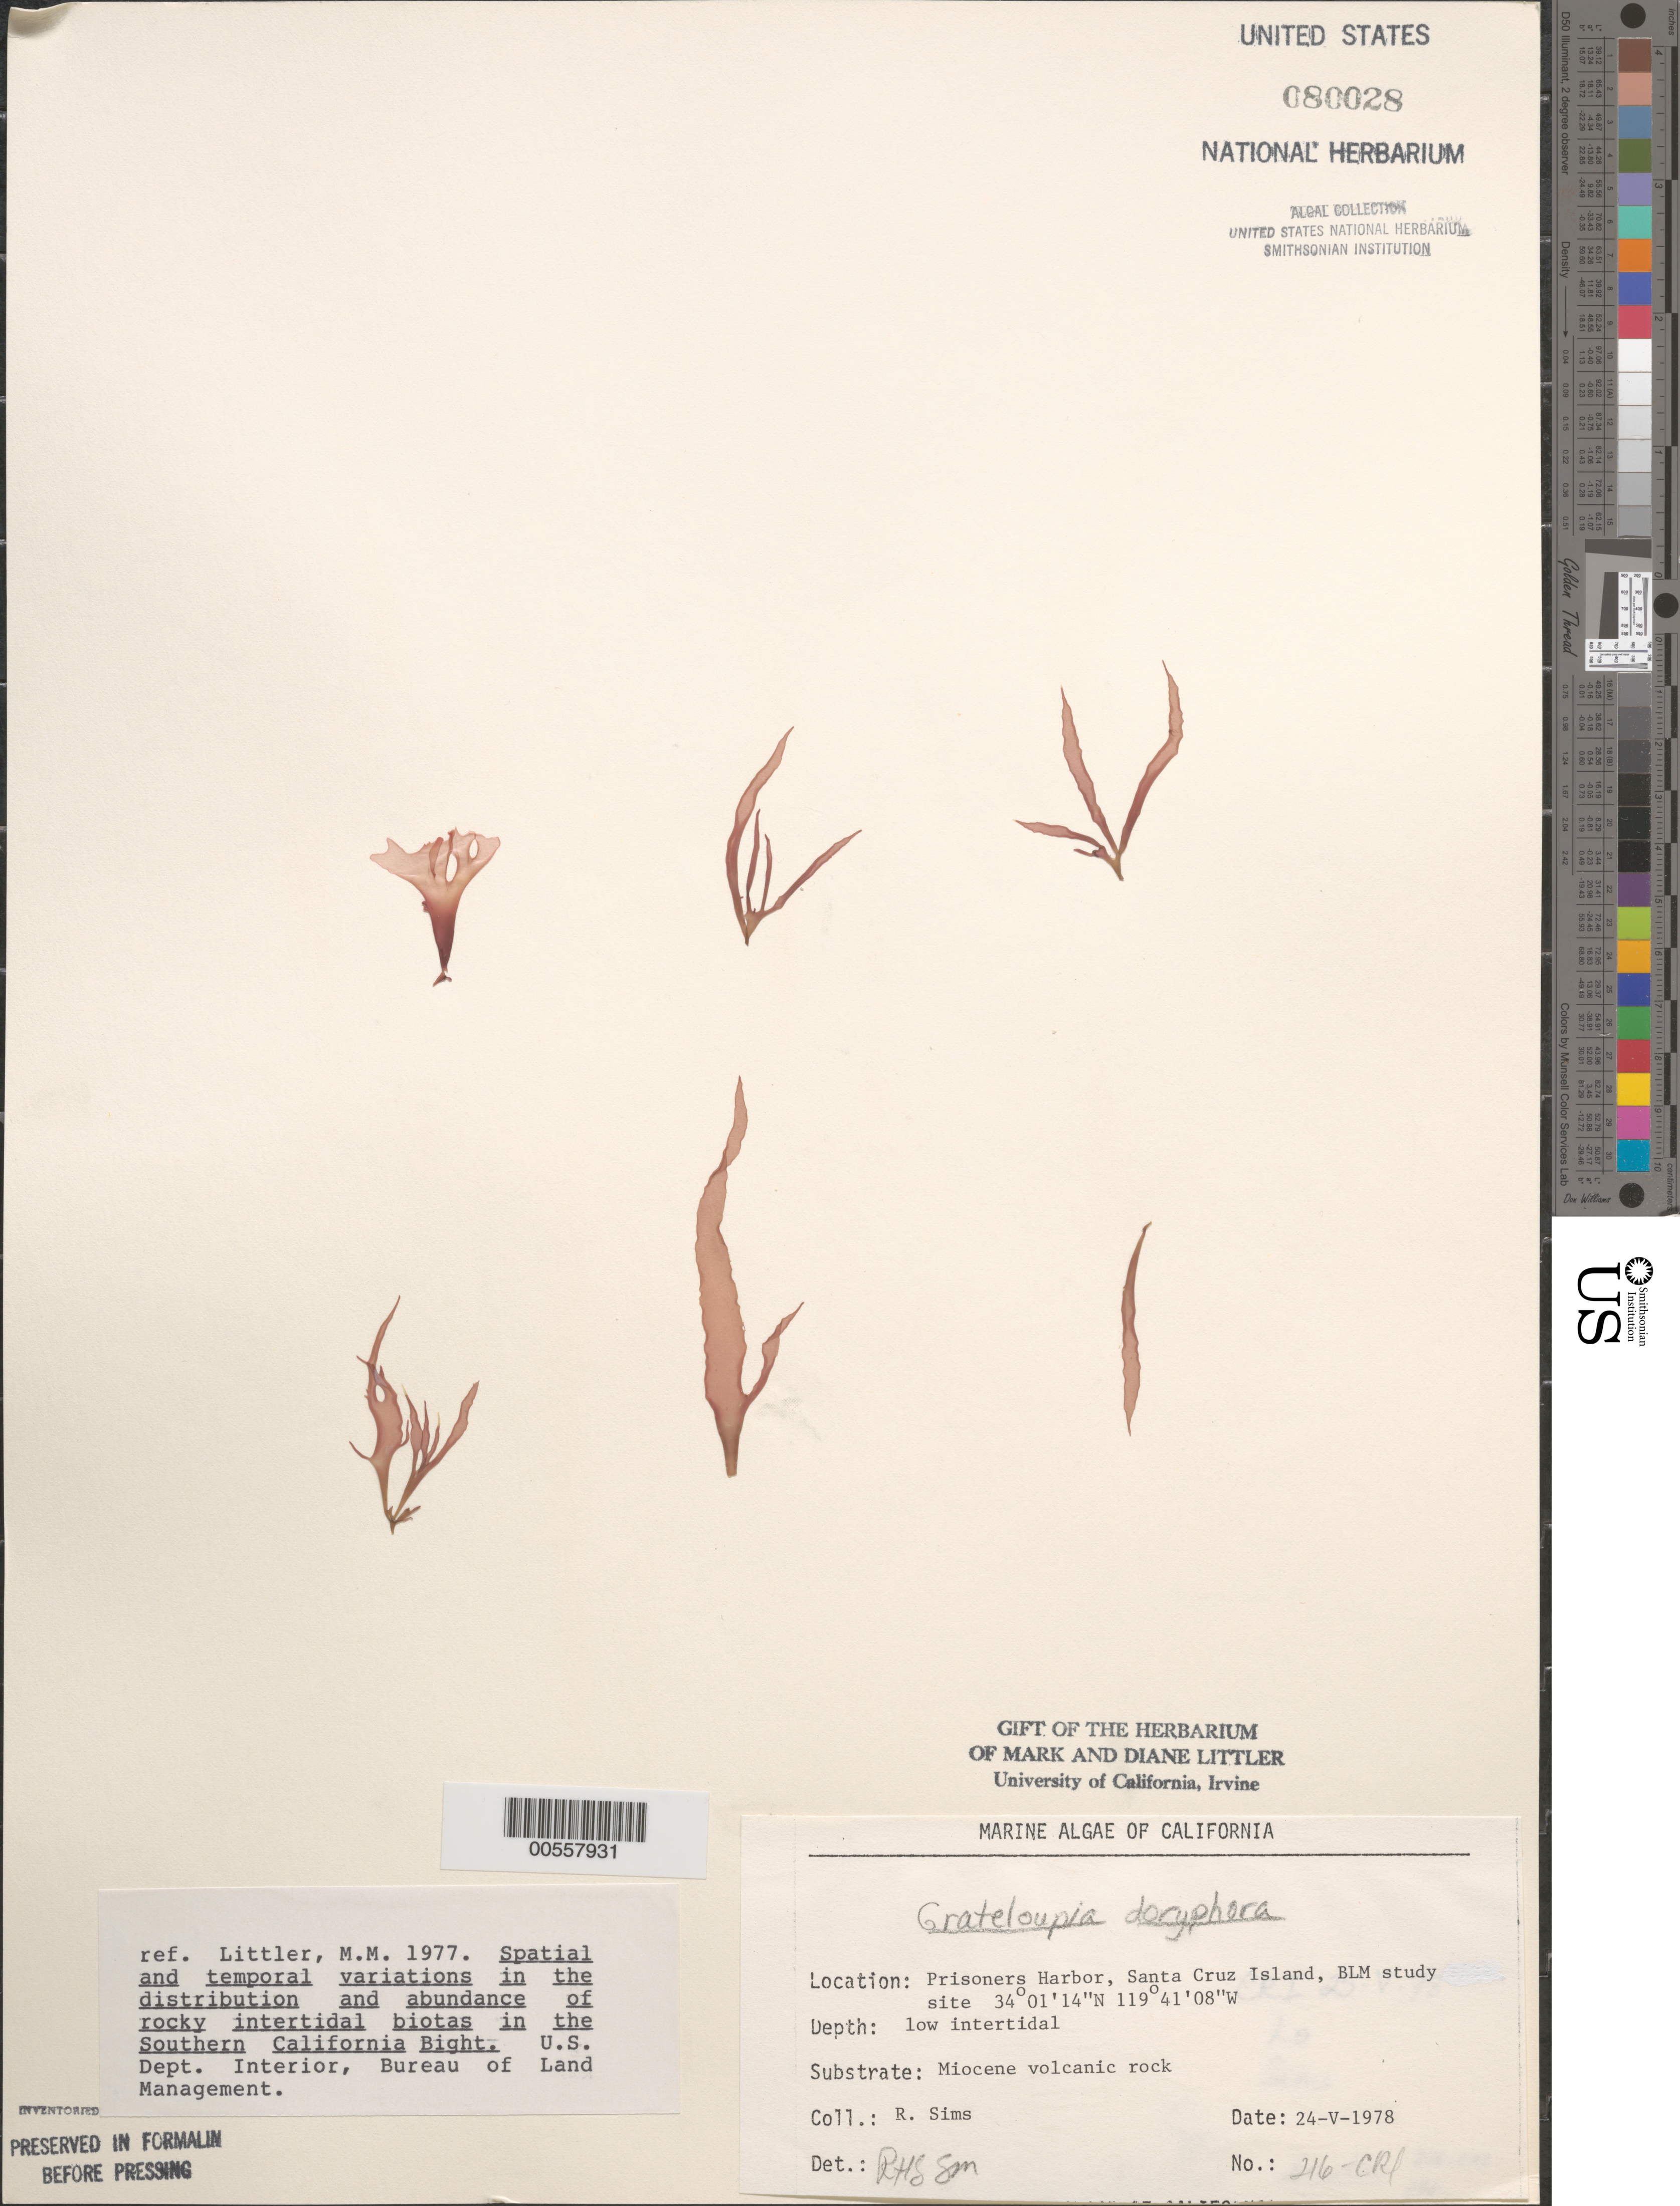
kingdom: Plantae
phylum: Rhodophyta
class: Florideophyceae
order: Halymeniales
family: Halymeniaceae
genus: Grateloupia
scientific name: Grateloupia doryphora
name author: (Mont.) Howe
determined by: Sims, Robert H.; Murray, S. N.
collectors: R. H. Sims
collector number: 216-cri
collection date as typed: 24 May 1978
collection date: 1978-05-24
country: United States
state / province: California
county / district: Santa Barbara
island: Santa Cruz Island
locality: Prisoners Harbor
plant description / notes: BLM-SOCALBIGHT Rocky Intertidal Survey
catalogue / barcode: US 80028